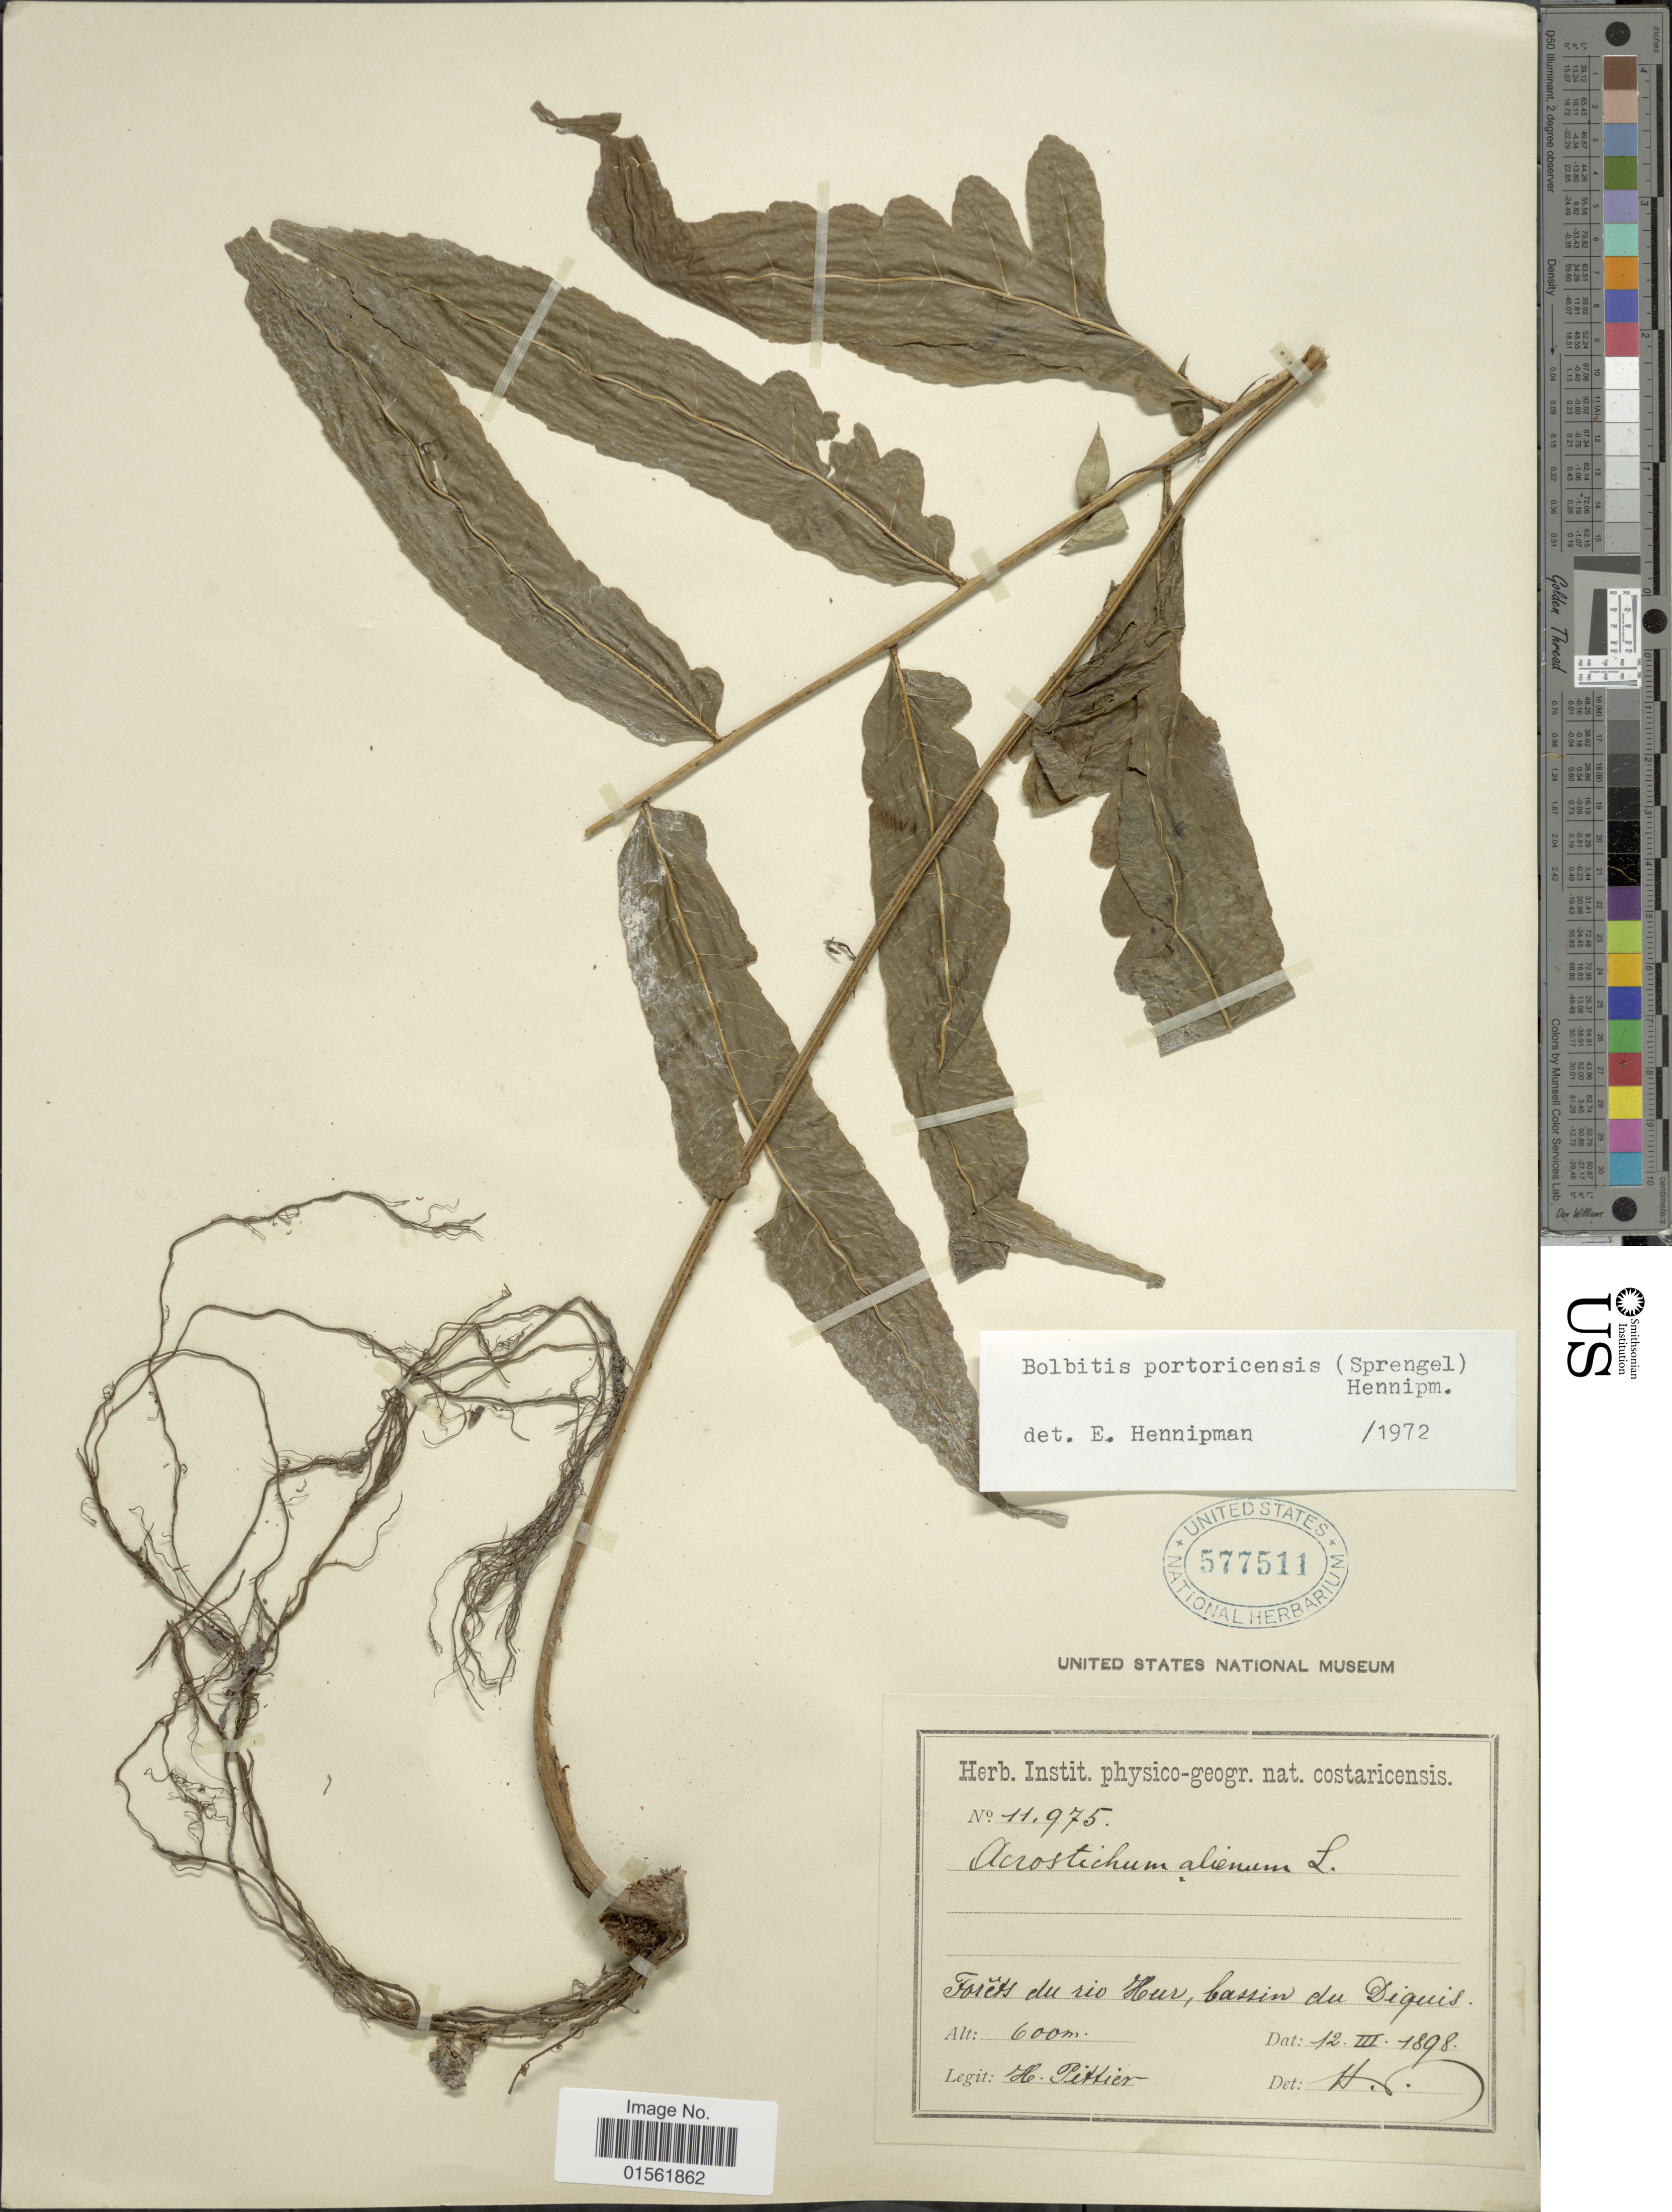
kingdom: Plantae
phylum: Tracheophyta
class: Polypodiopsida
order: Polypodiales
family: Dryopteridaceae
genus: Bolbitis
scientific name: Bolbitis portoricensis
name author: (Spreng.) Hennipman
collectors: H. F. Pittier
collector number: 11975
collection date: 1898-03-12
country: Costa Rica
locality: Forêts du rio Hur, bassin du Diquis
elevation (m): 600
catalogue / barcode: US 577511